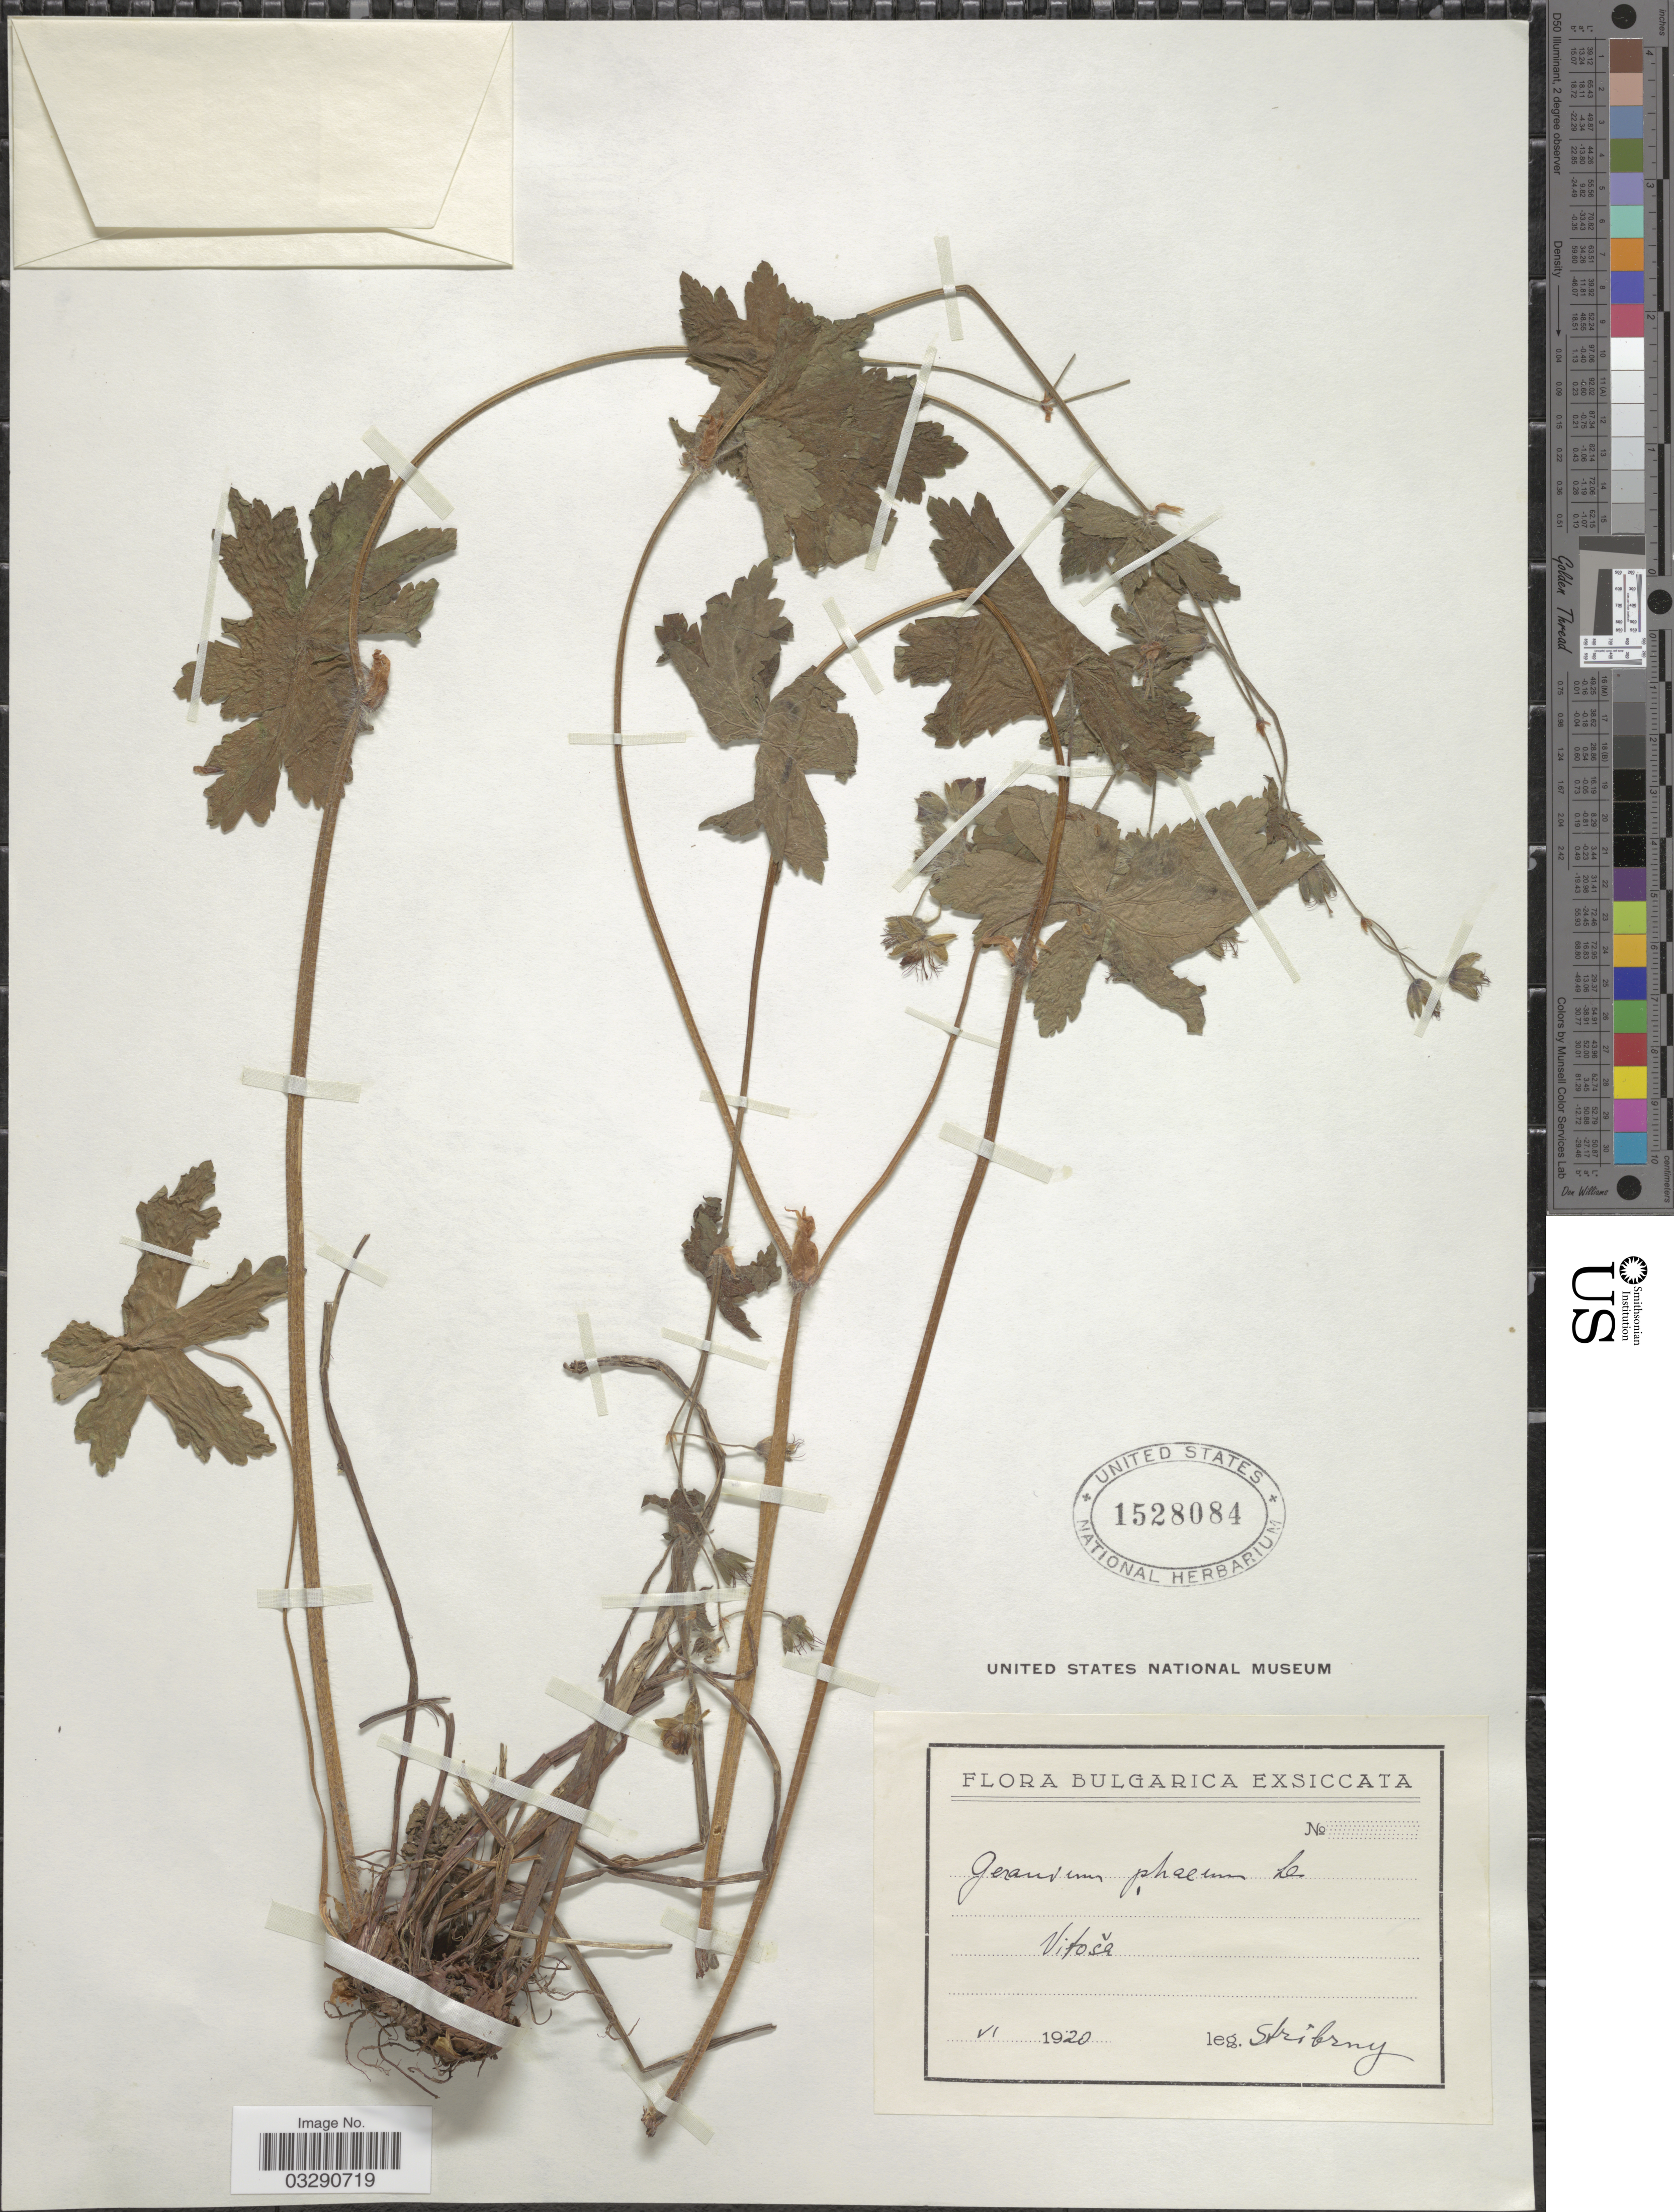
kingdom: Plantae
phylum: Tracheophyta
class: Magnoliopsida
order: Geraniales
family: Geraniaceae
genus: Geranium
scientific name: Geranium phaeum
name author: L.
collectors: V. Stribrny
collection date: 1920-06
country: Bulgaria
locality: Vitosă.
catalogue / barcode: US 1528084